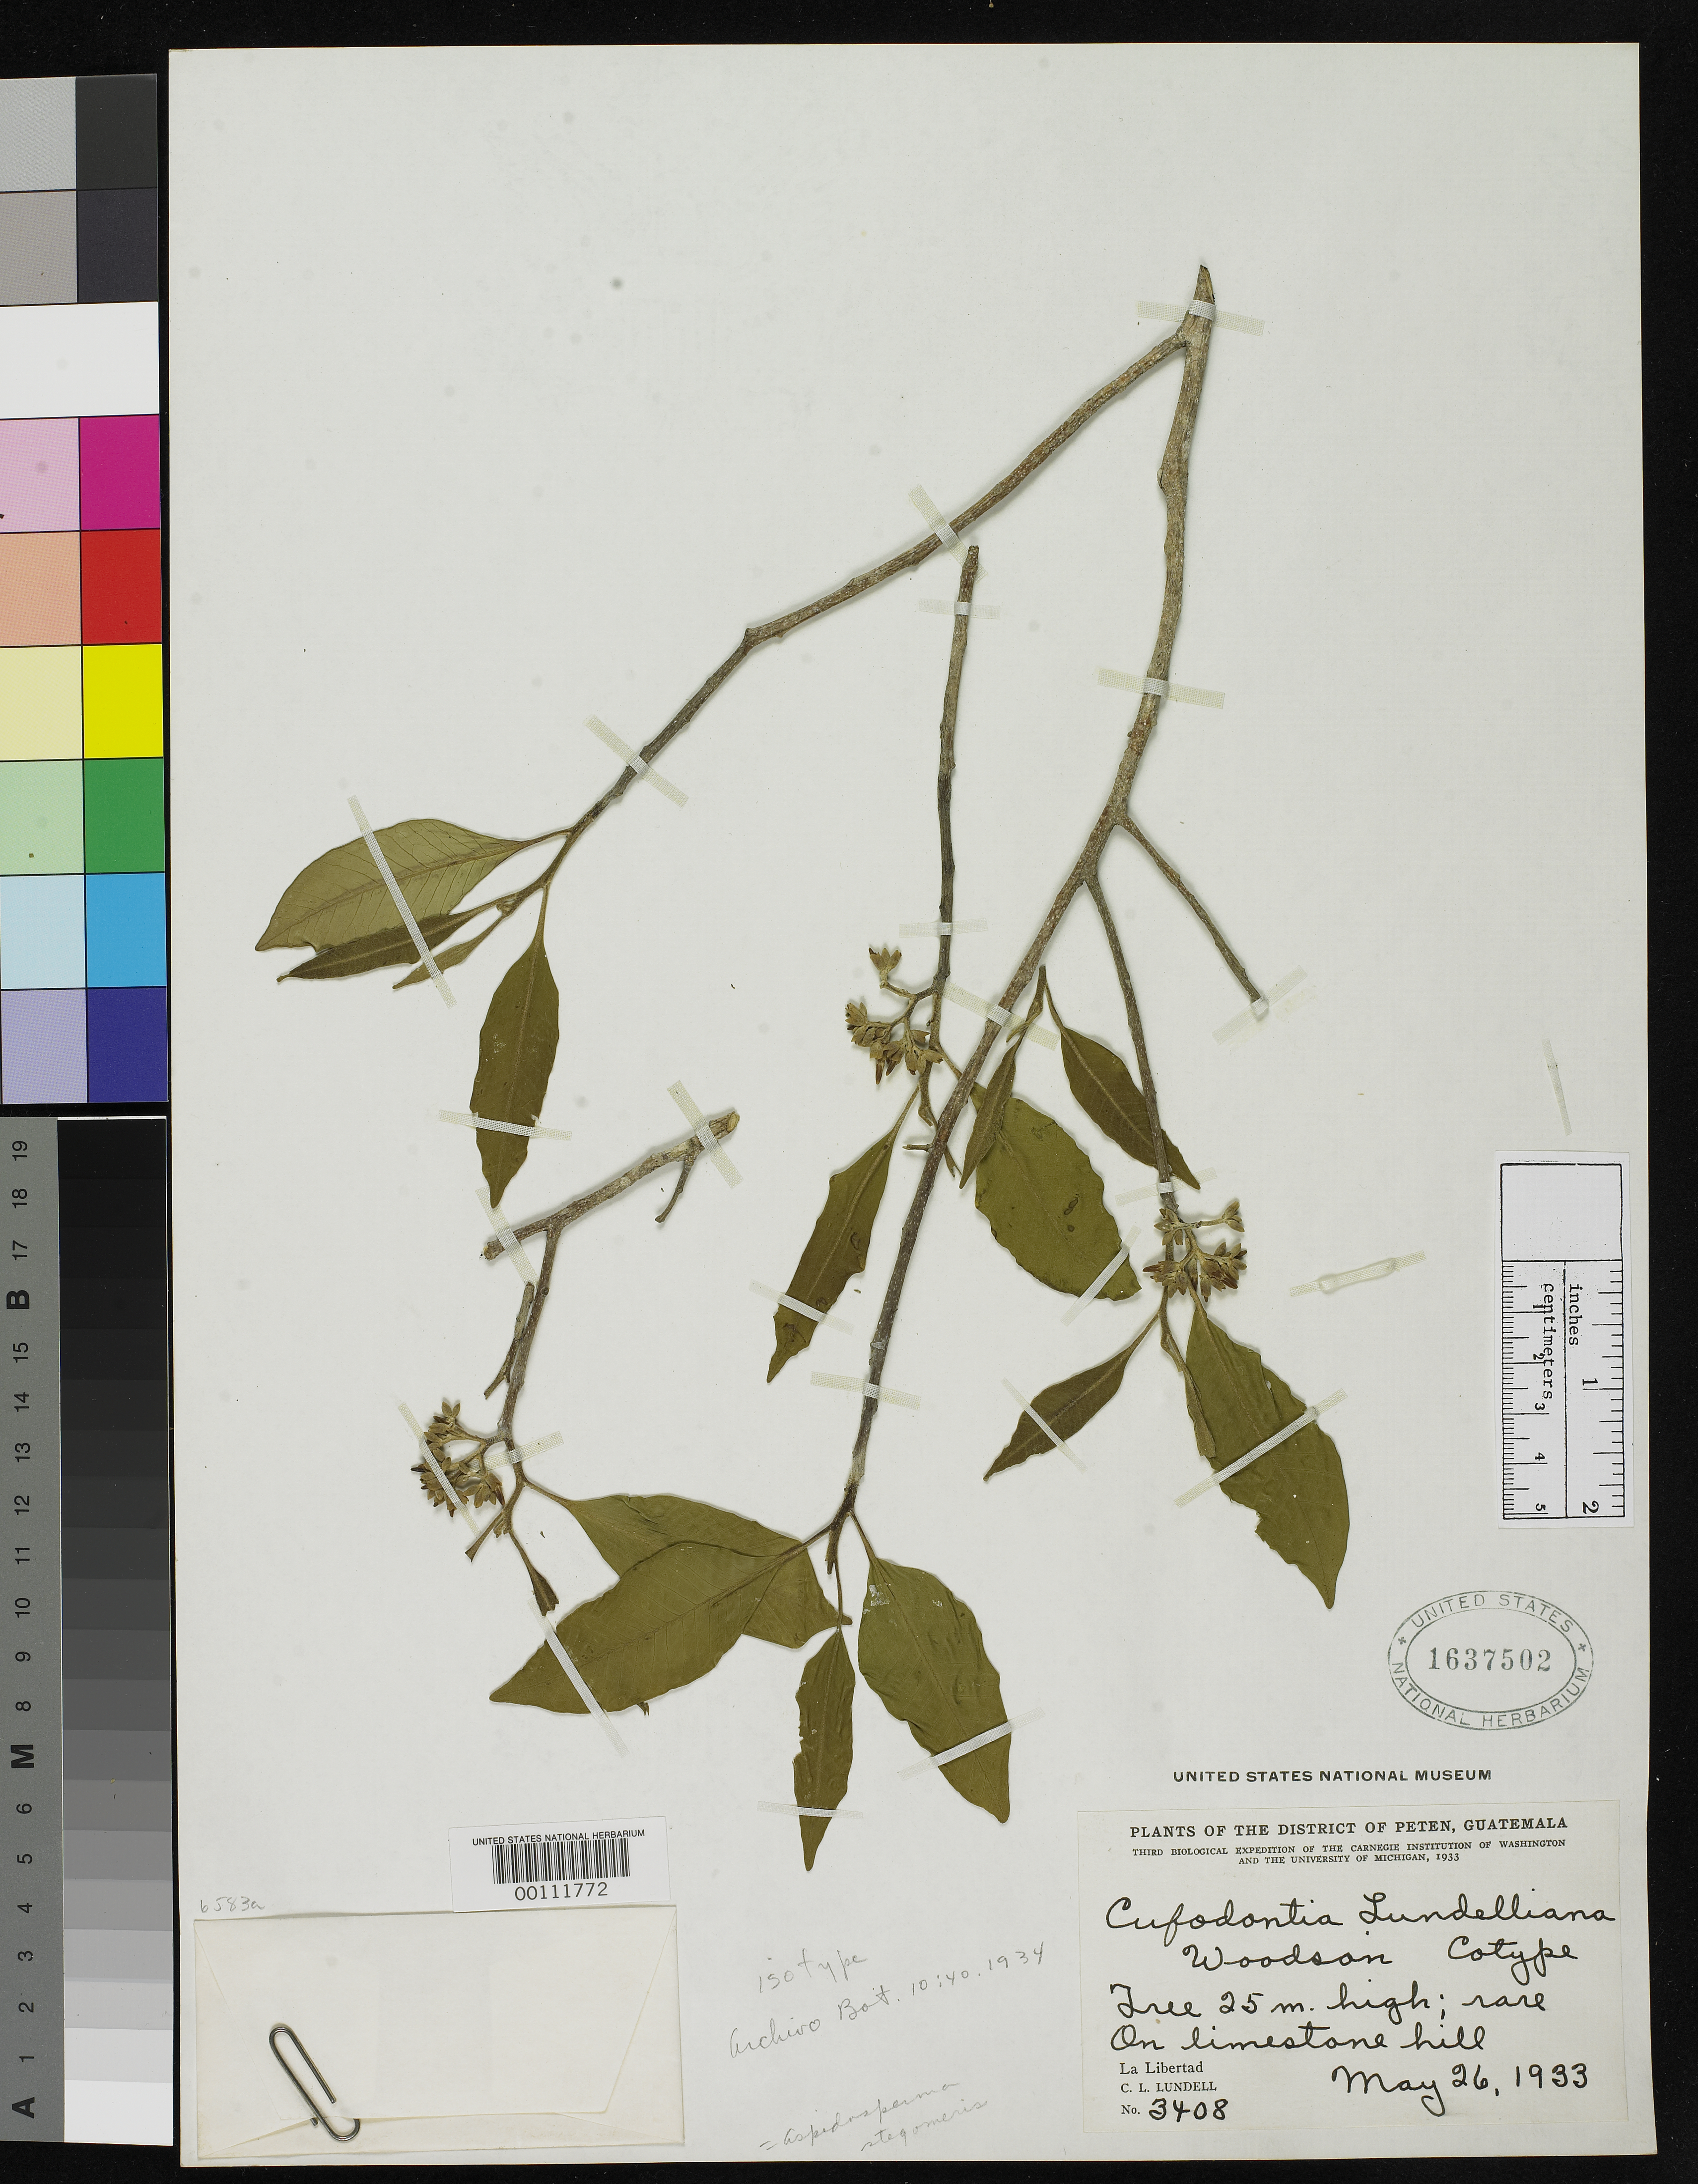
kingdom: Plantae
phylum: Tracheophyta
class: Magnoliopsida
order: Gentianales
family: Apocynaceae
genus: Cufodontia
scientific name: Cufodontia lundelliana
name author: Woodson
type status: Isotype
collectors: C. L. Lundell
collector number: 3408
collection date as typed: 26 May 1933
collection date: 1933-05-26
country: Guatemala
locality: La Libertad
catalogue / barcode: US 1637502